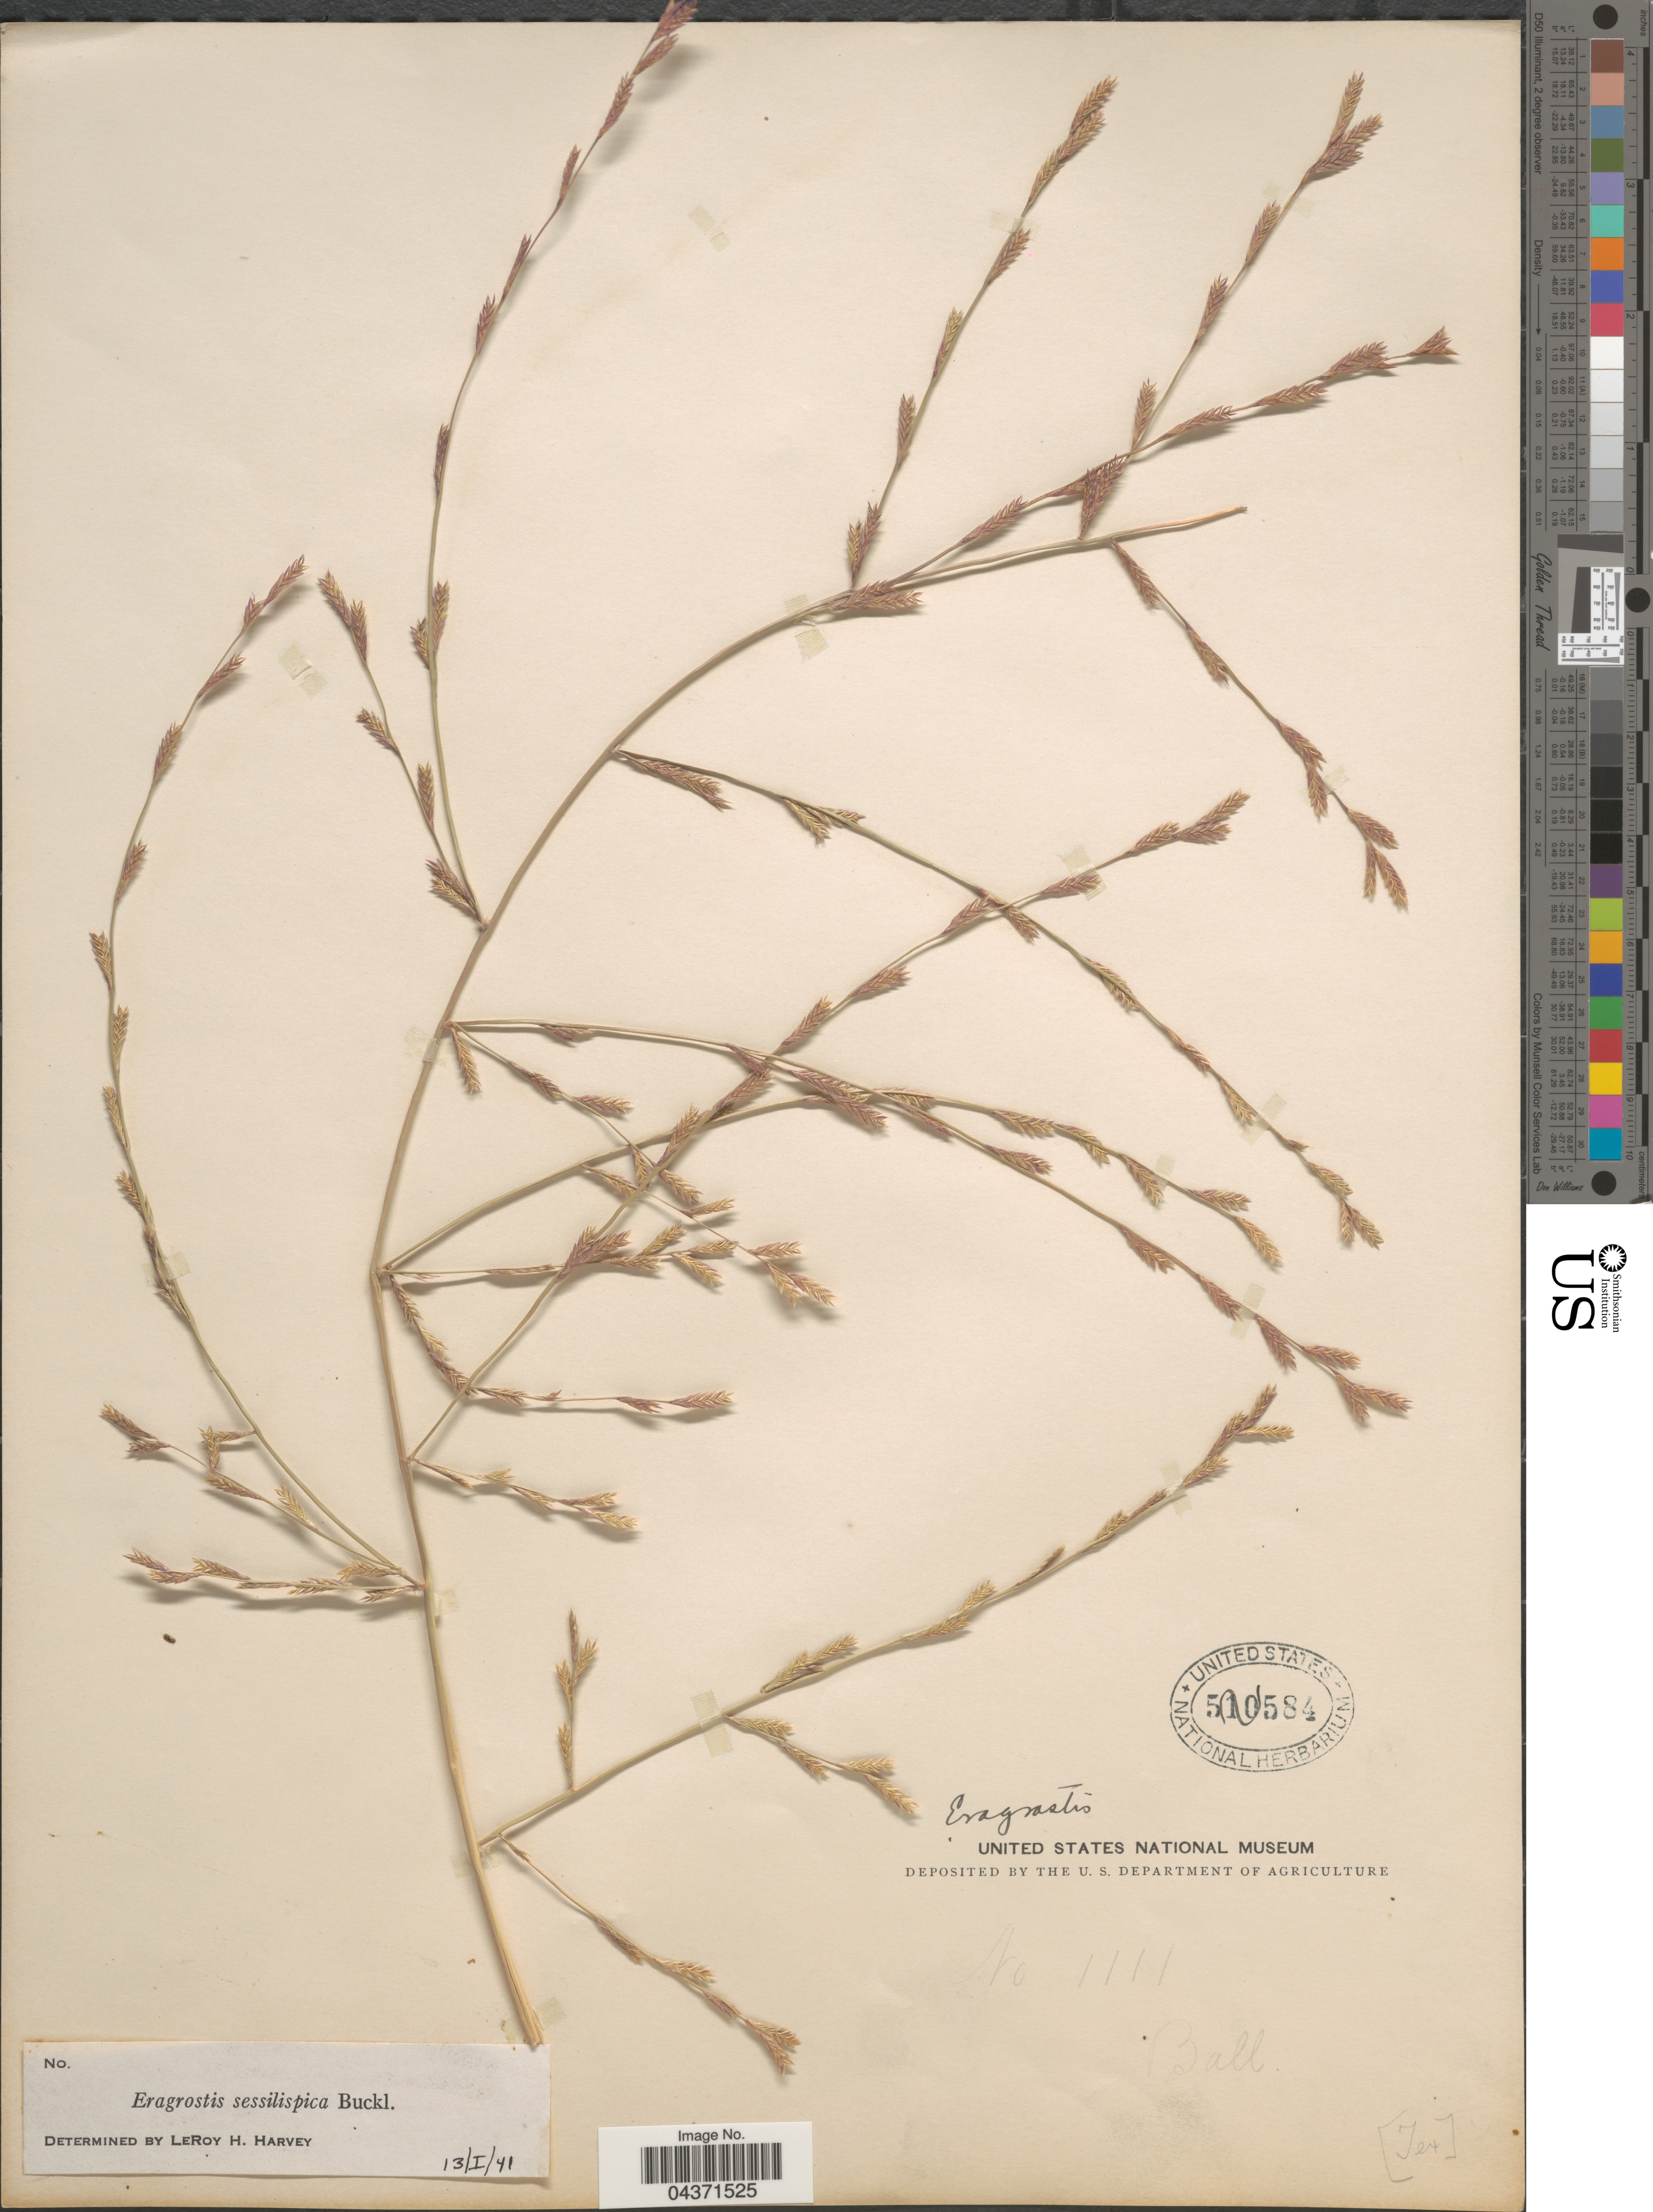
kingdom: Plantae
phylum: Tracheophyta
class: Liliopsida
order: Poales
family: Poaceae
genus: Eragrostis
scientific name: Eragrostis sessilispica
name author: Buckley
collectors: -- Ball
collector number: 1111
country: United States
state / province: Texas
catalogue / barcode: US 510584